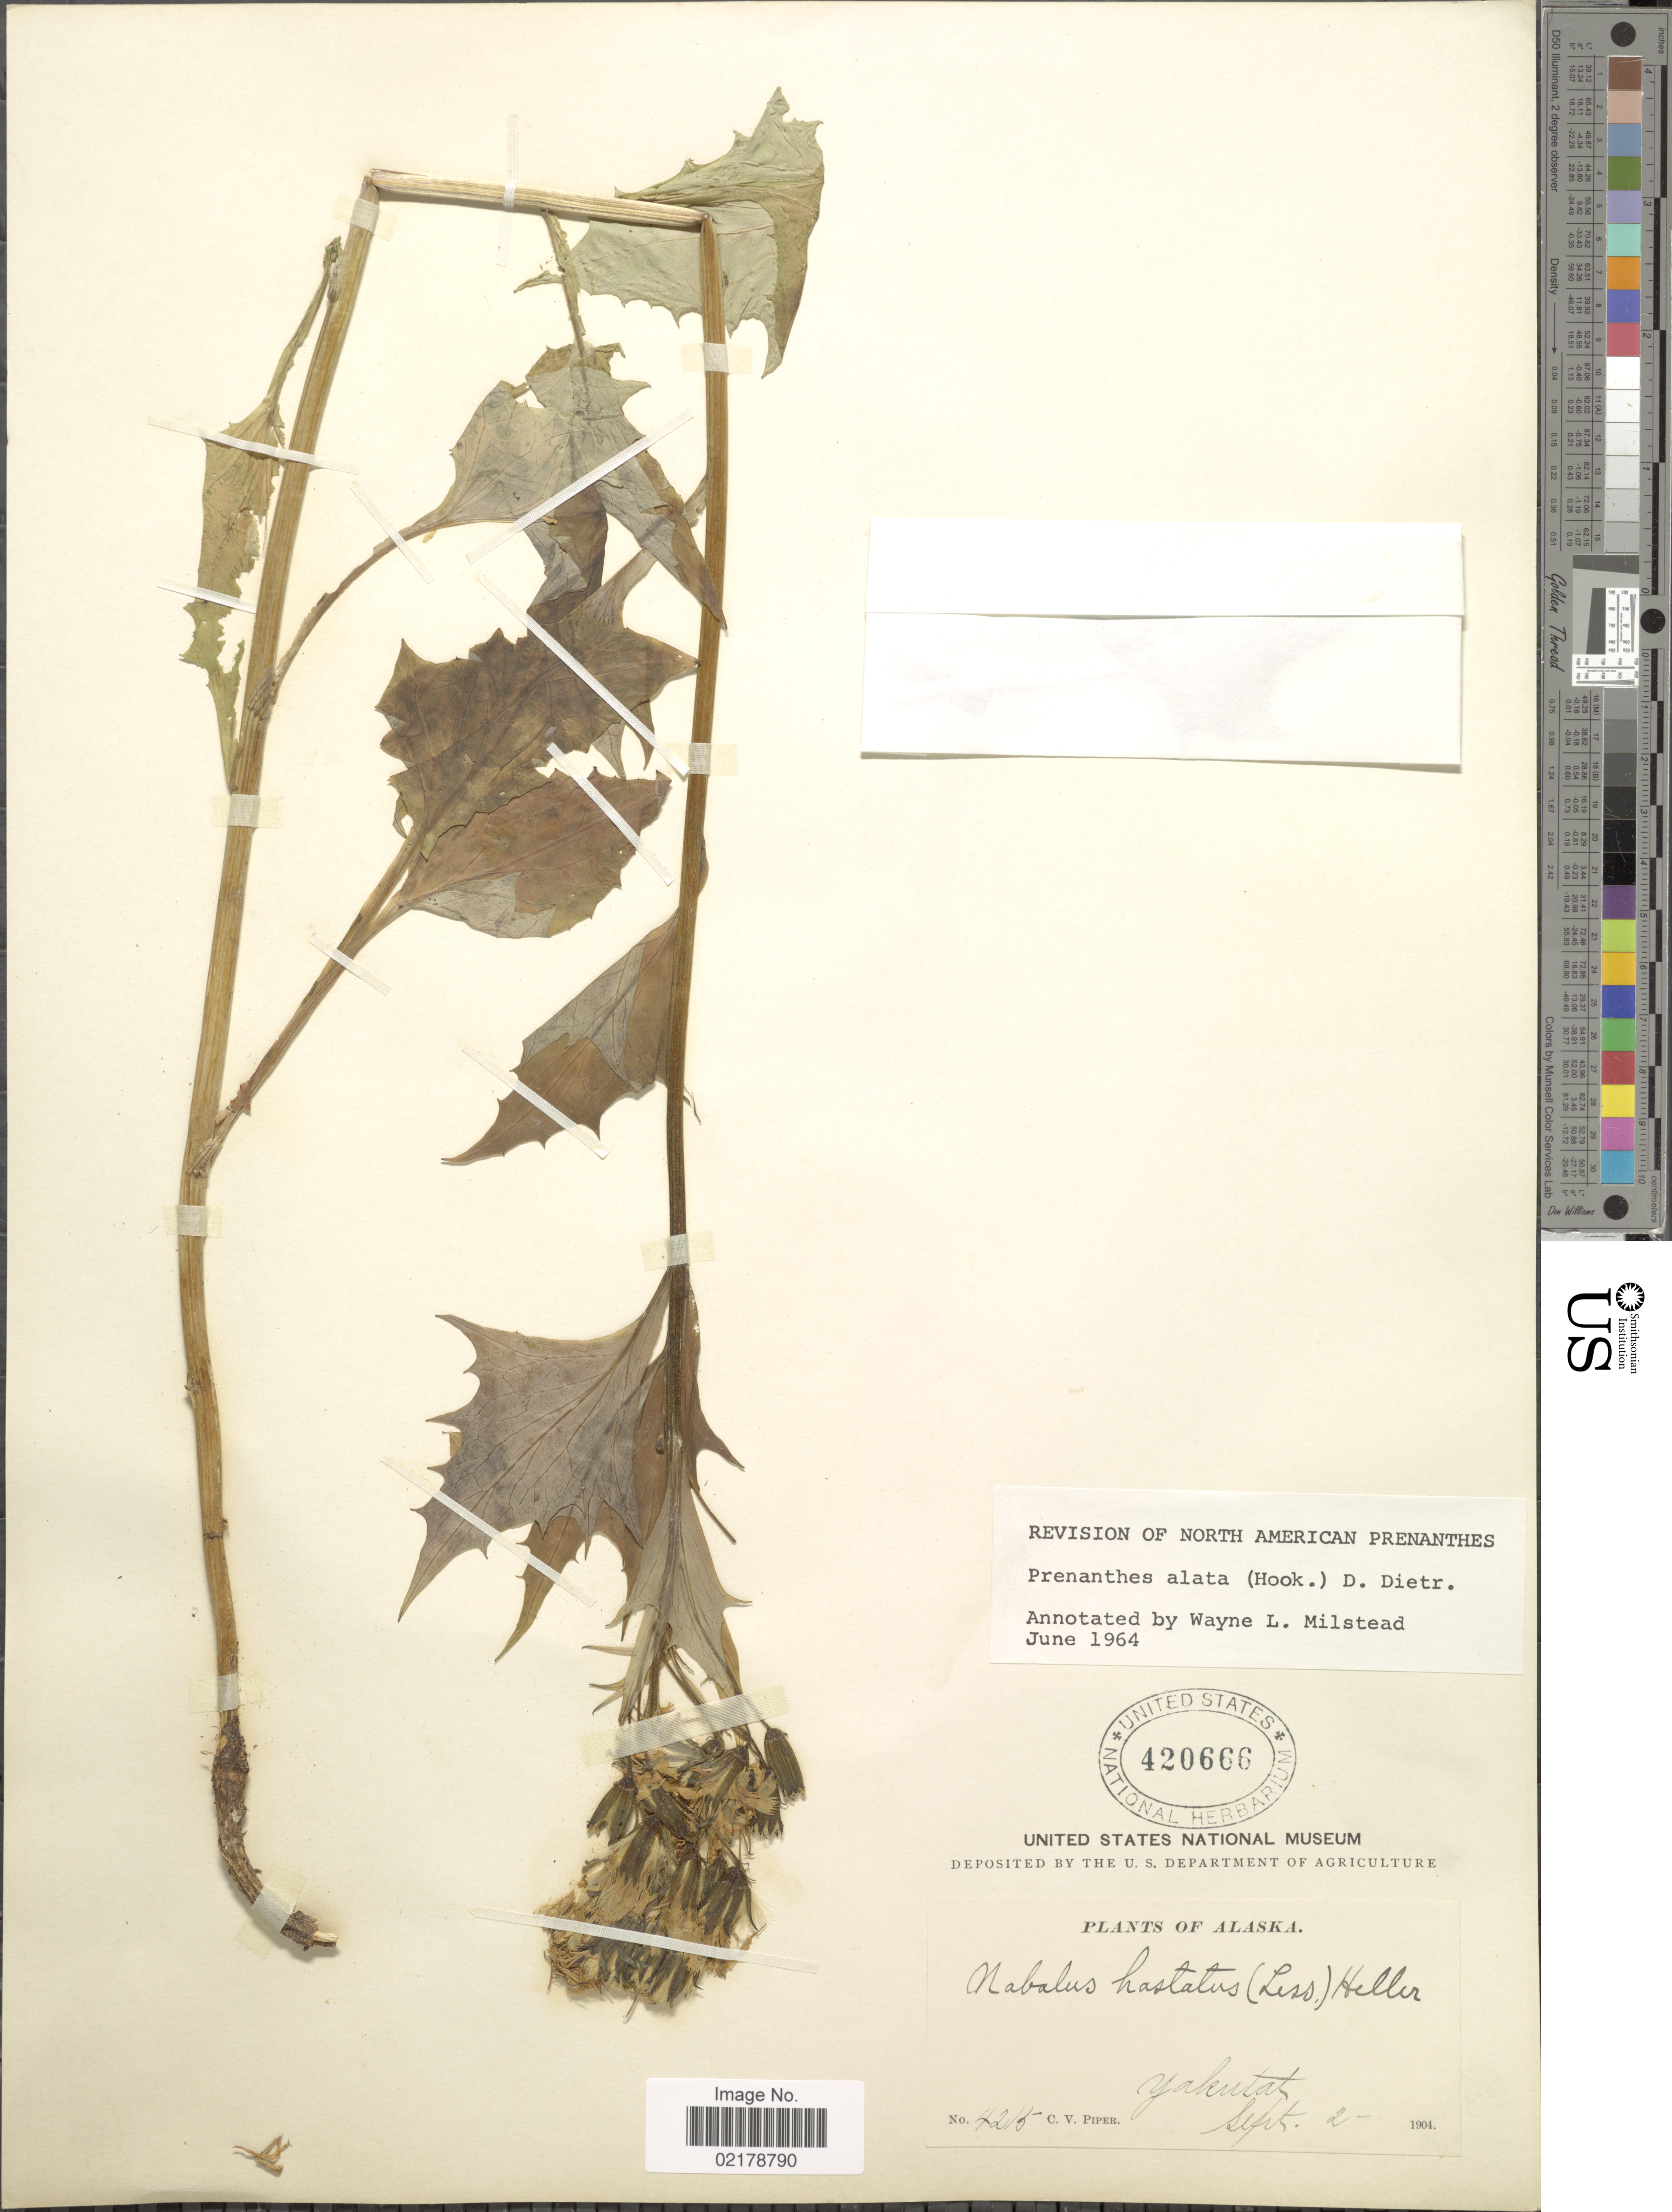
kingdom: Plantae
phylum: Tracheophyta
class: Magnoliopsida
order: Asterales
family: Asteraceae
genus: Nabalus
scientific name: Nabalus alatus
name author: Hook.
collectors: C. V. Piper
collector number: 4215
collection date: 1904-09-02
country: United States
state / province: Alaska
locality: Yakutat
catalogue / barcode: US 420666